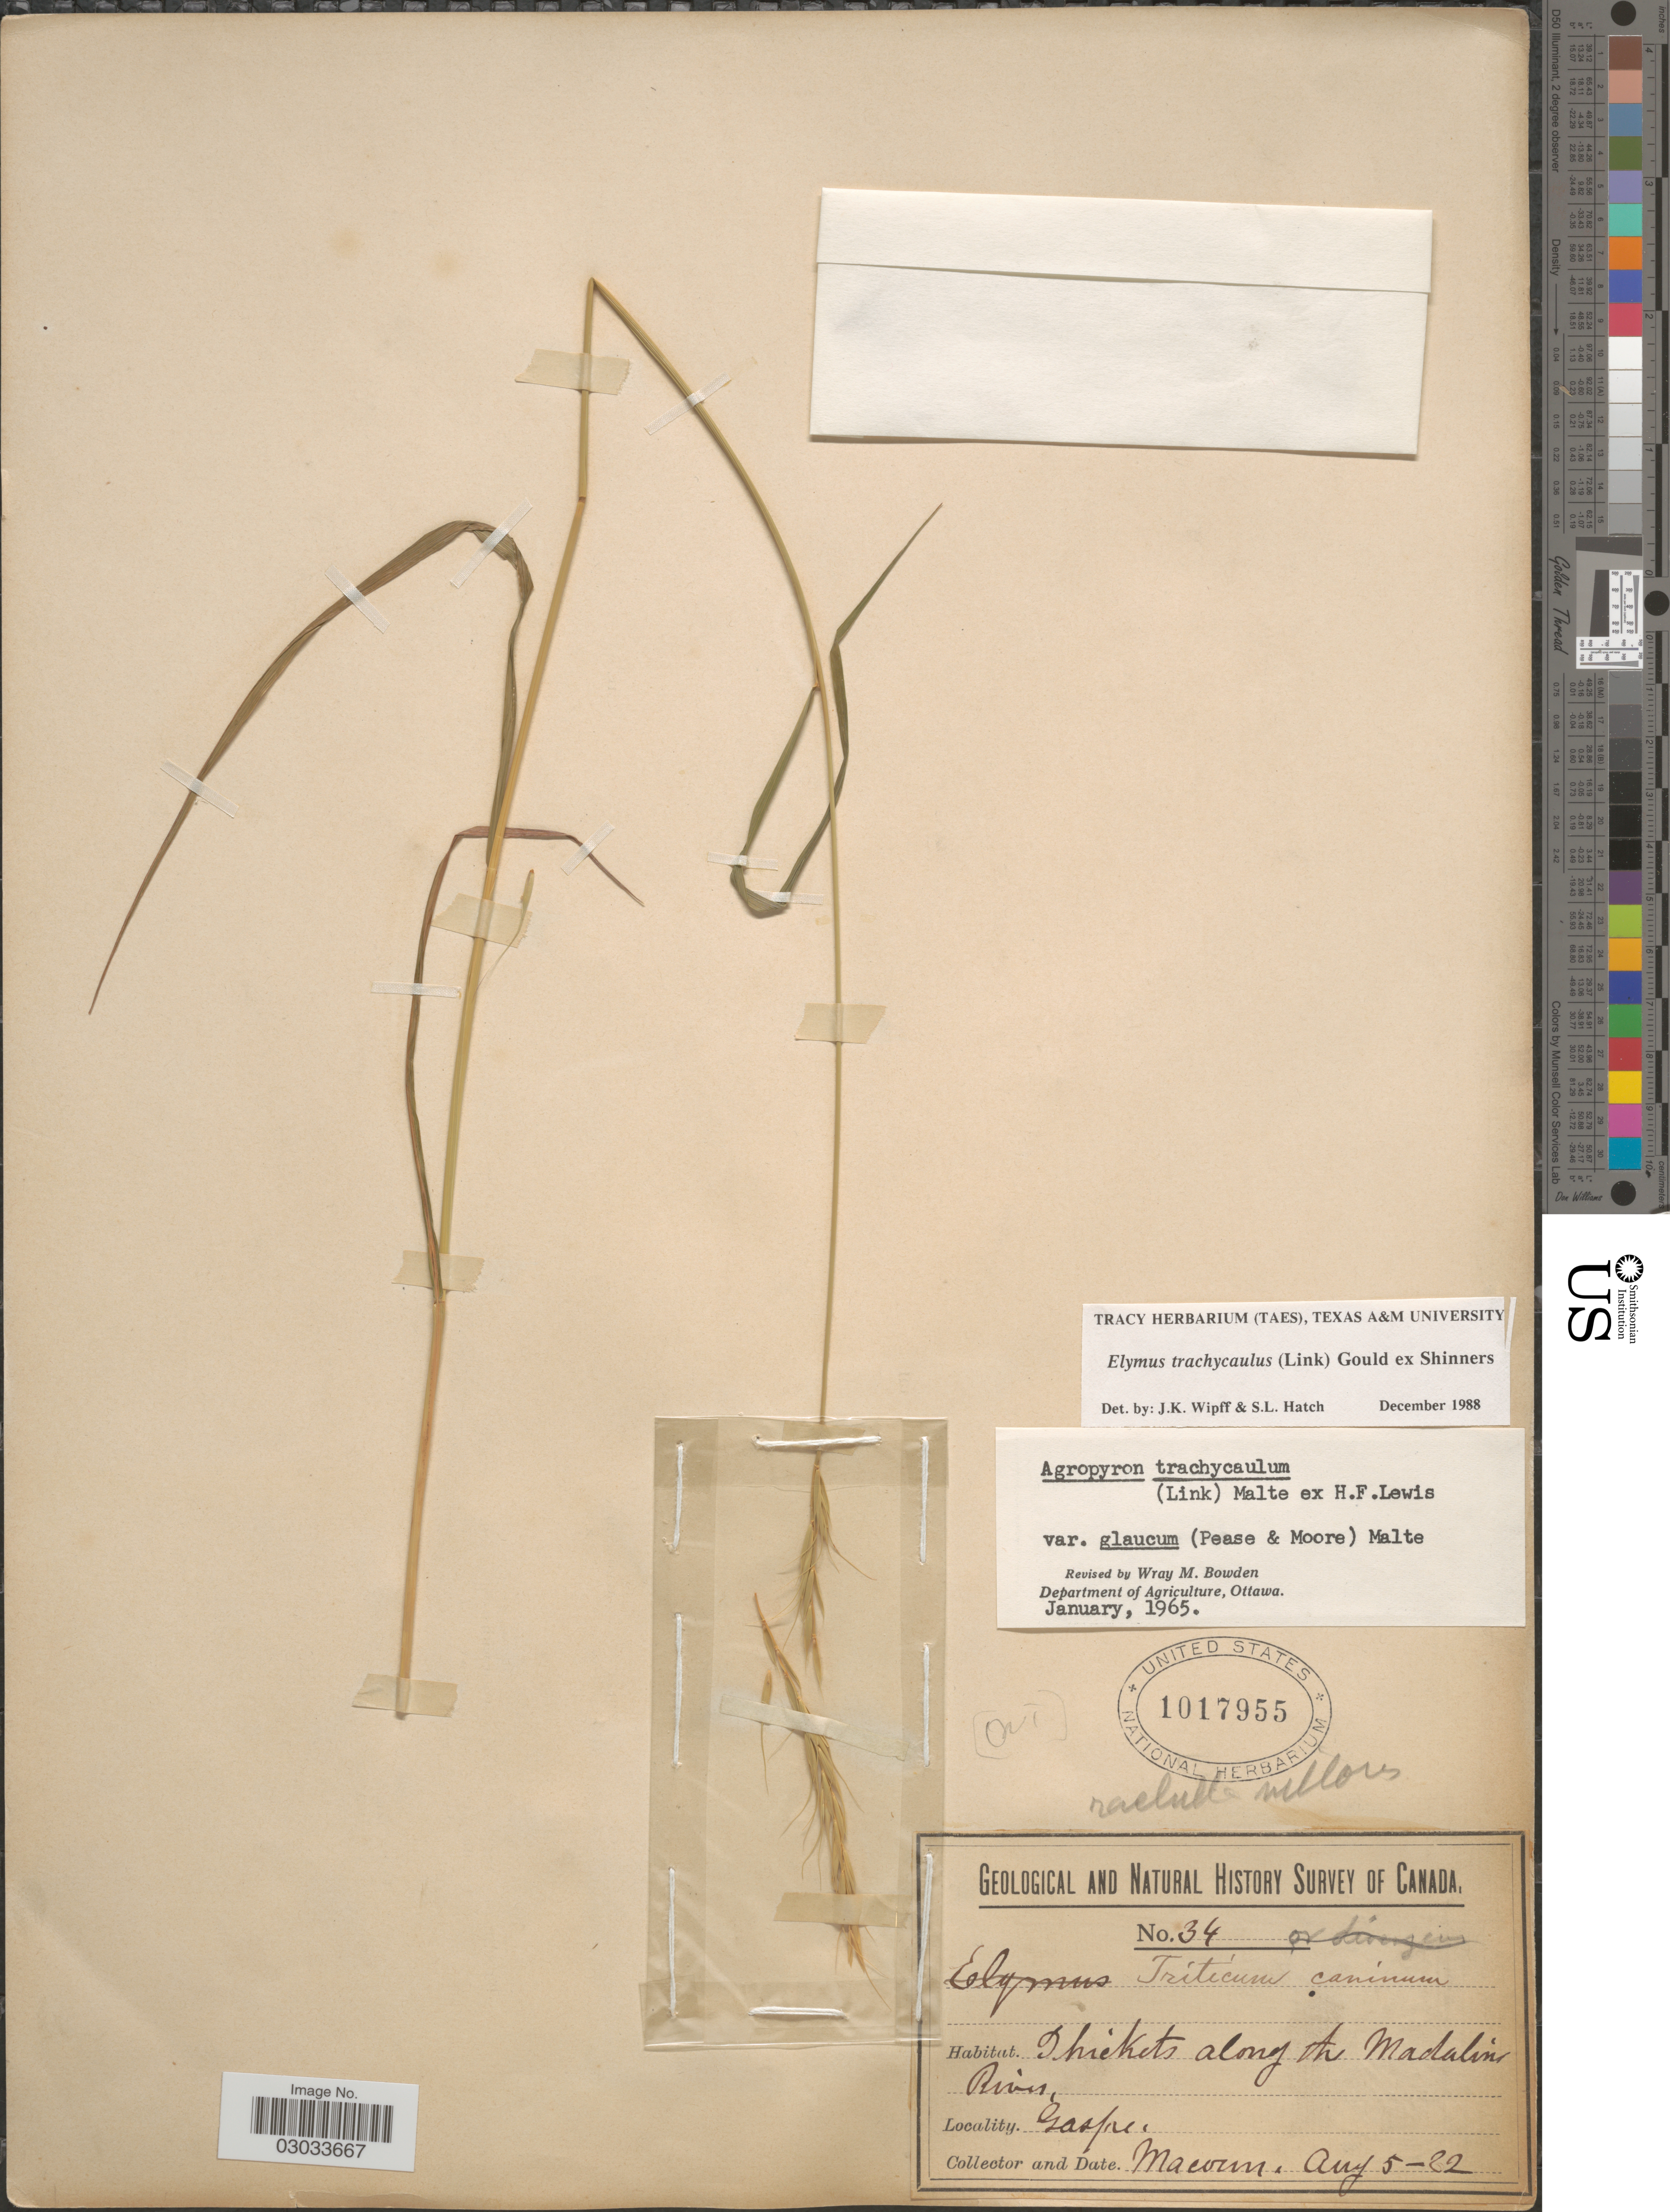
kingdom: Plantae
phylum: Tracheophyta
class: Liliopsida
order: Poales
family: Poaceae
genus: Elymus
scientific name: Elymus trachycaulus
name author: (Link) Gould ex Shinners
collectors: -- Macoun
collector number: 34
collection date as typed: Transcribed d/m/y: 5/8/22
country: Canada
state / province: Ontario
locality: Thickets along the Madaline River. Gaspe.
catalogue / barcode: US 1017955